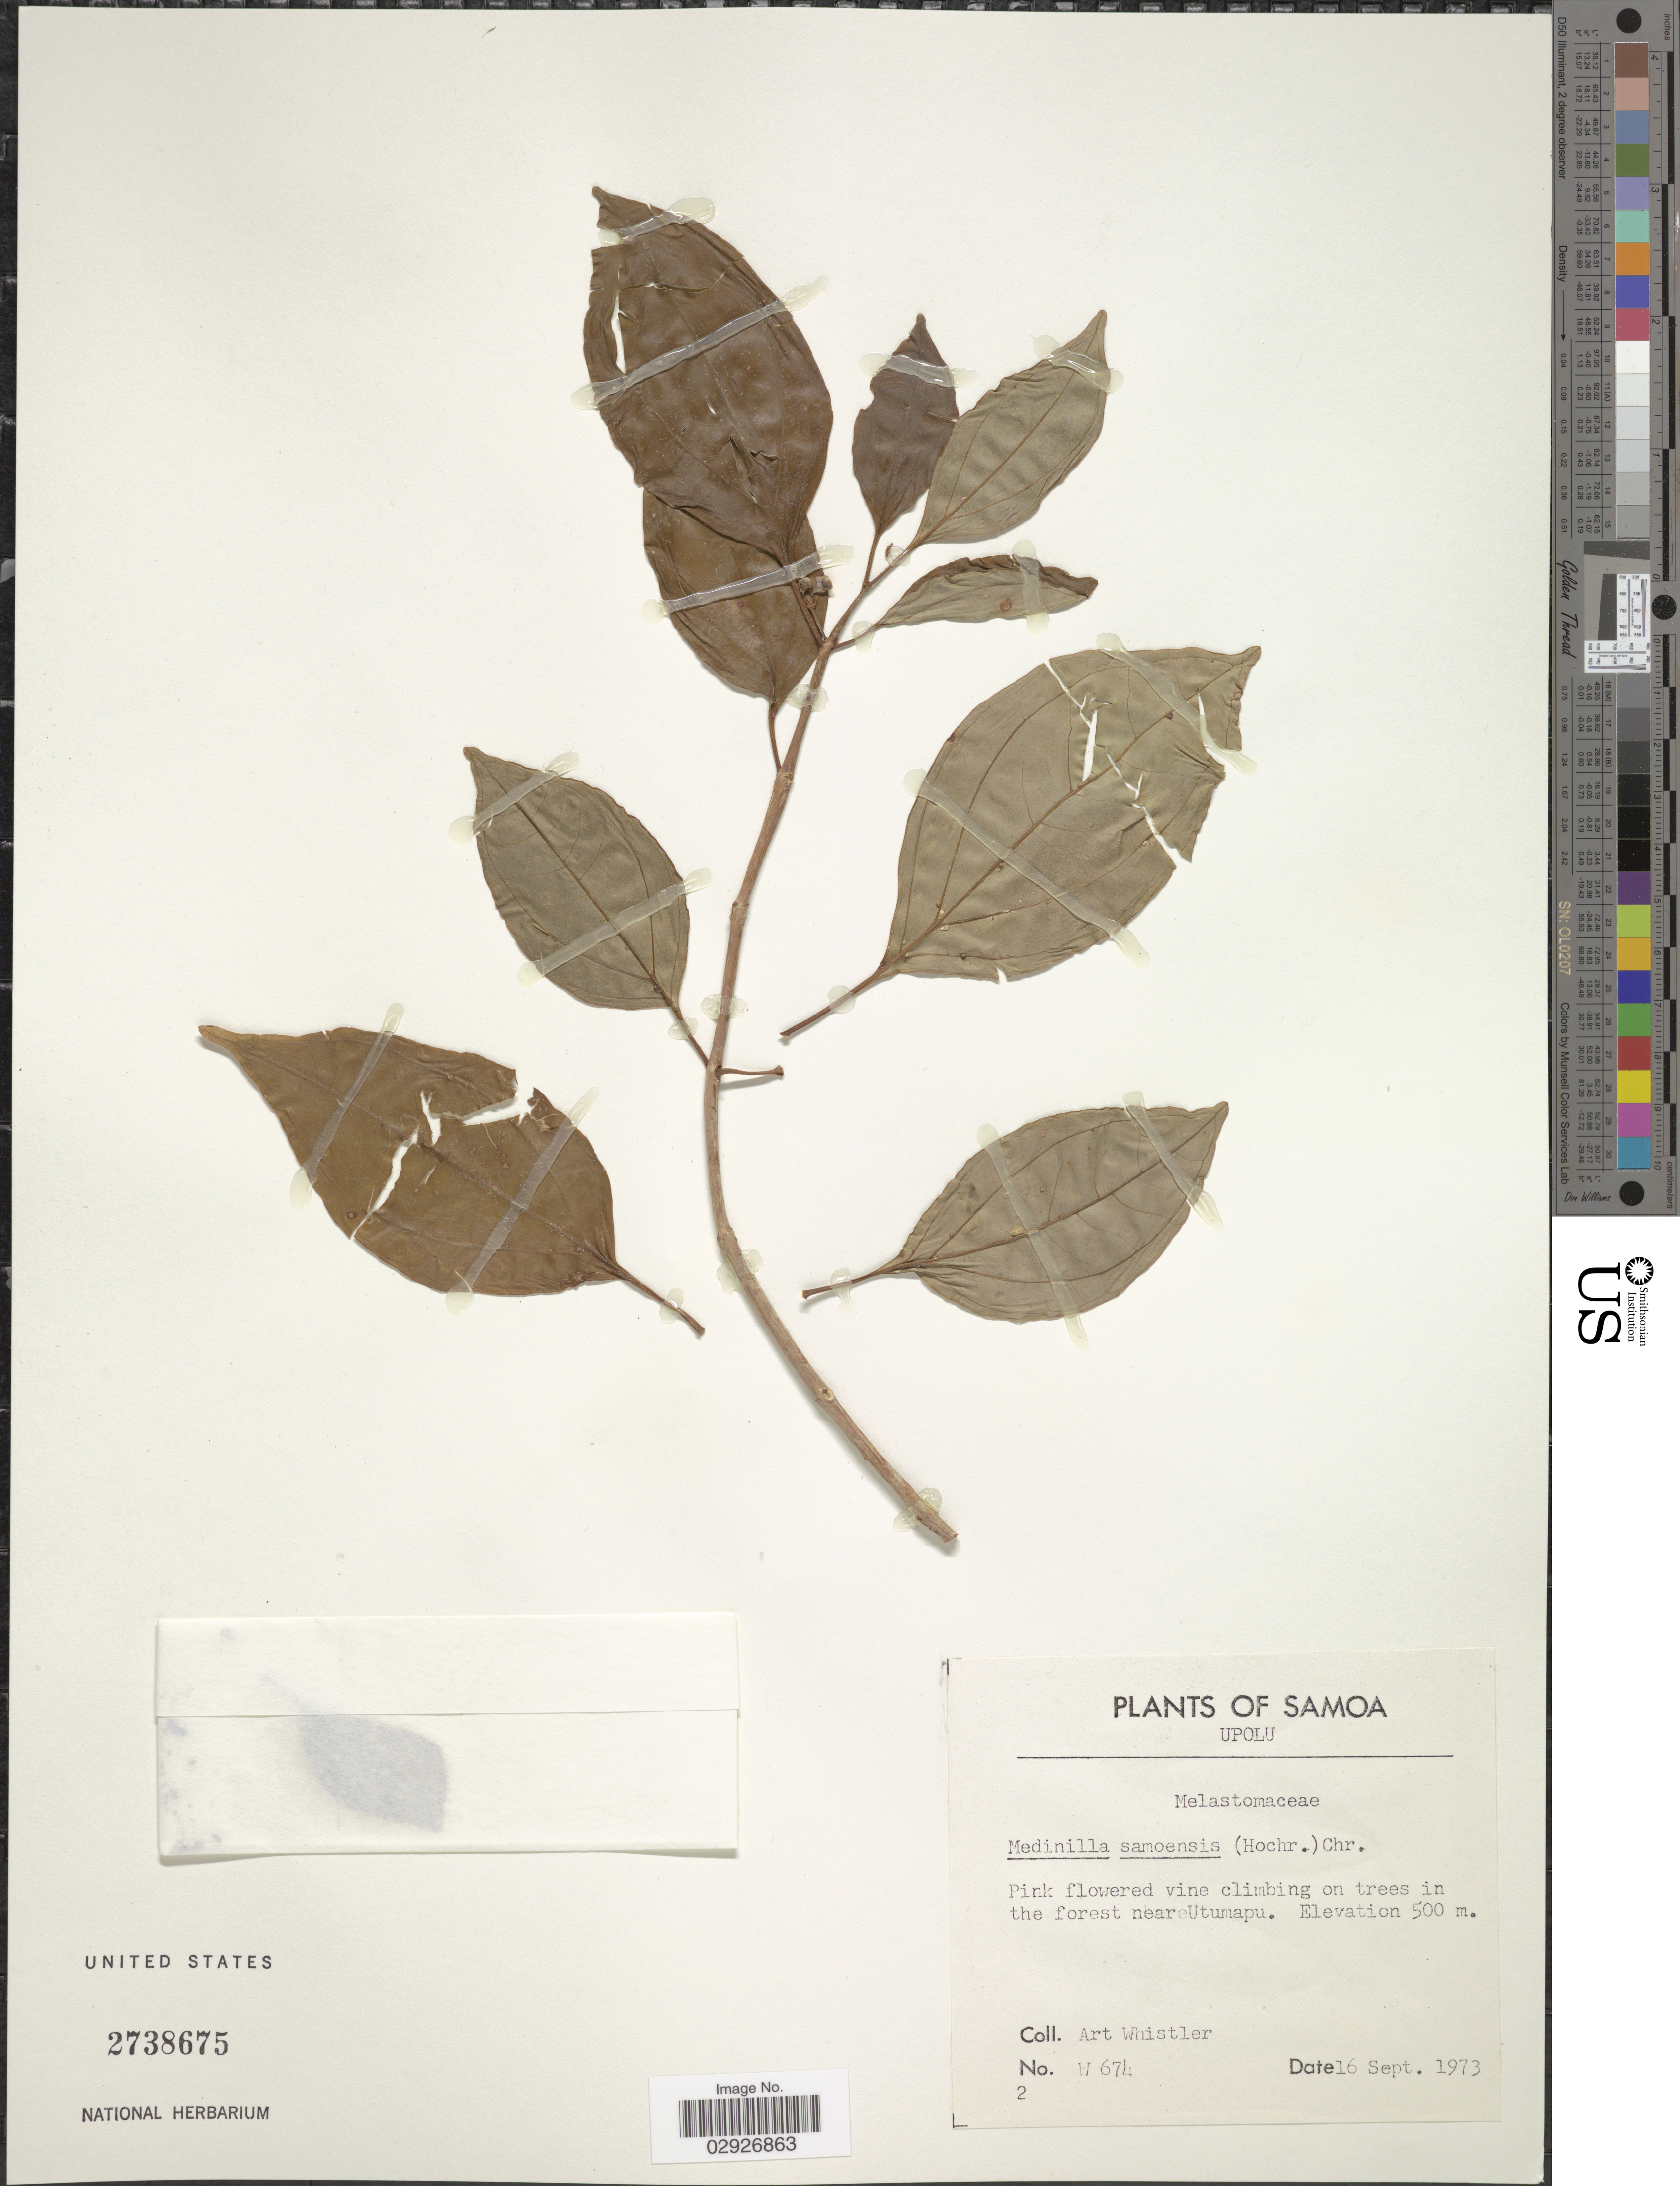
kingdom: Plantae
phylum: Tracheophyta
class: Magnoliopsida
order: Myrtales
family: Melastomataceae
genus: Medinilla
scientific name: Medinilla samoensis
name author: Christoph.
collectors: A. Whistler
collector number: W674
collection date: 1973-09-16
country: Samoa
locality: Samoa. Upolu. Pink flowered vine climbing on trees in the forest near Utumapu.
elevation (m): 500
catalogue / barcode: US 2738675